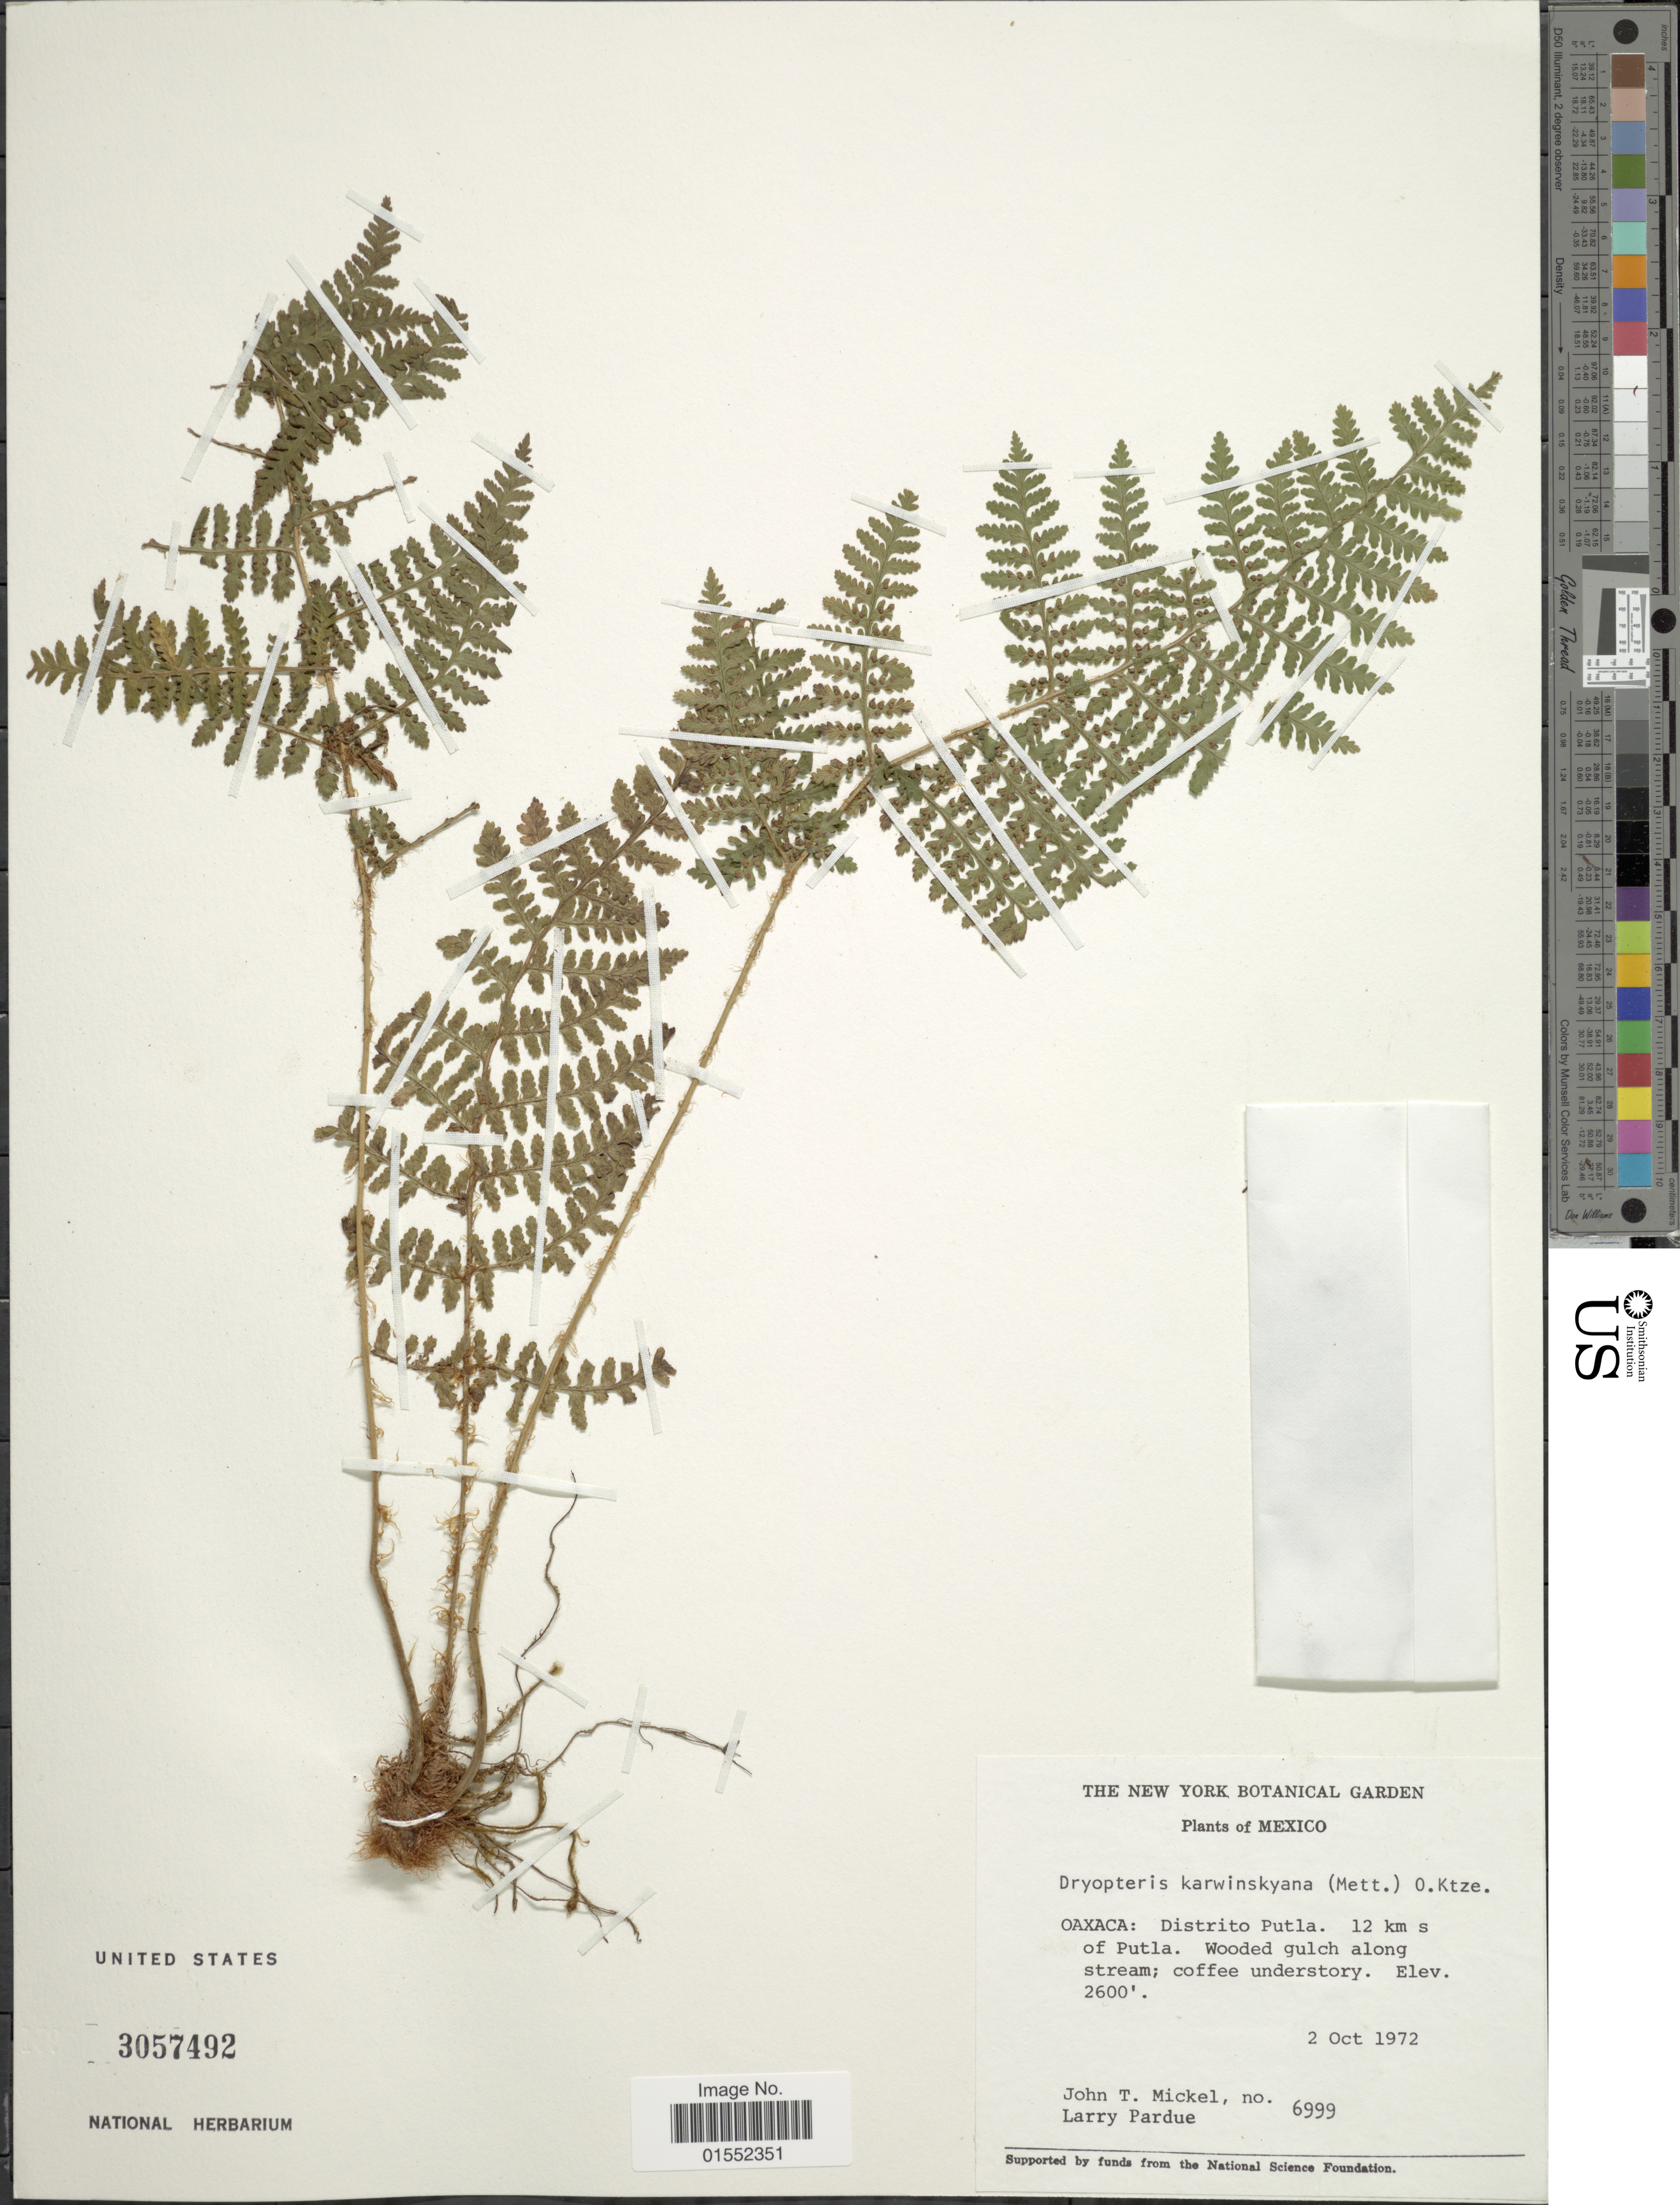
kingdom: Plantae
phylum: Tracheophyta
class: Polypodiopsida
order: Polypodiales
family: Dryopteridaceae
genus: Dryopteris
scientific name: Dryopteris karwinskyana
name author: (Mett.) Kuntze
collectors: J. T. Mickel & L. Pardue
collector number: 6999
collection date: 1972-10-02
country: Mexico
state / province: Oaxaca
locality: Distrito Putla. 12 km s of Putla. Wooded gulch along stream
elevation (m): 792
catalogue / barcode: US 3057492